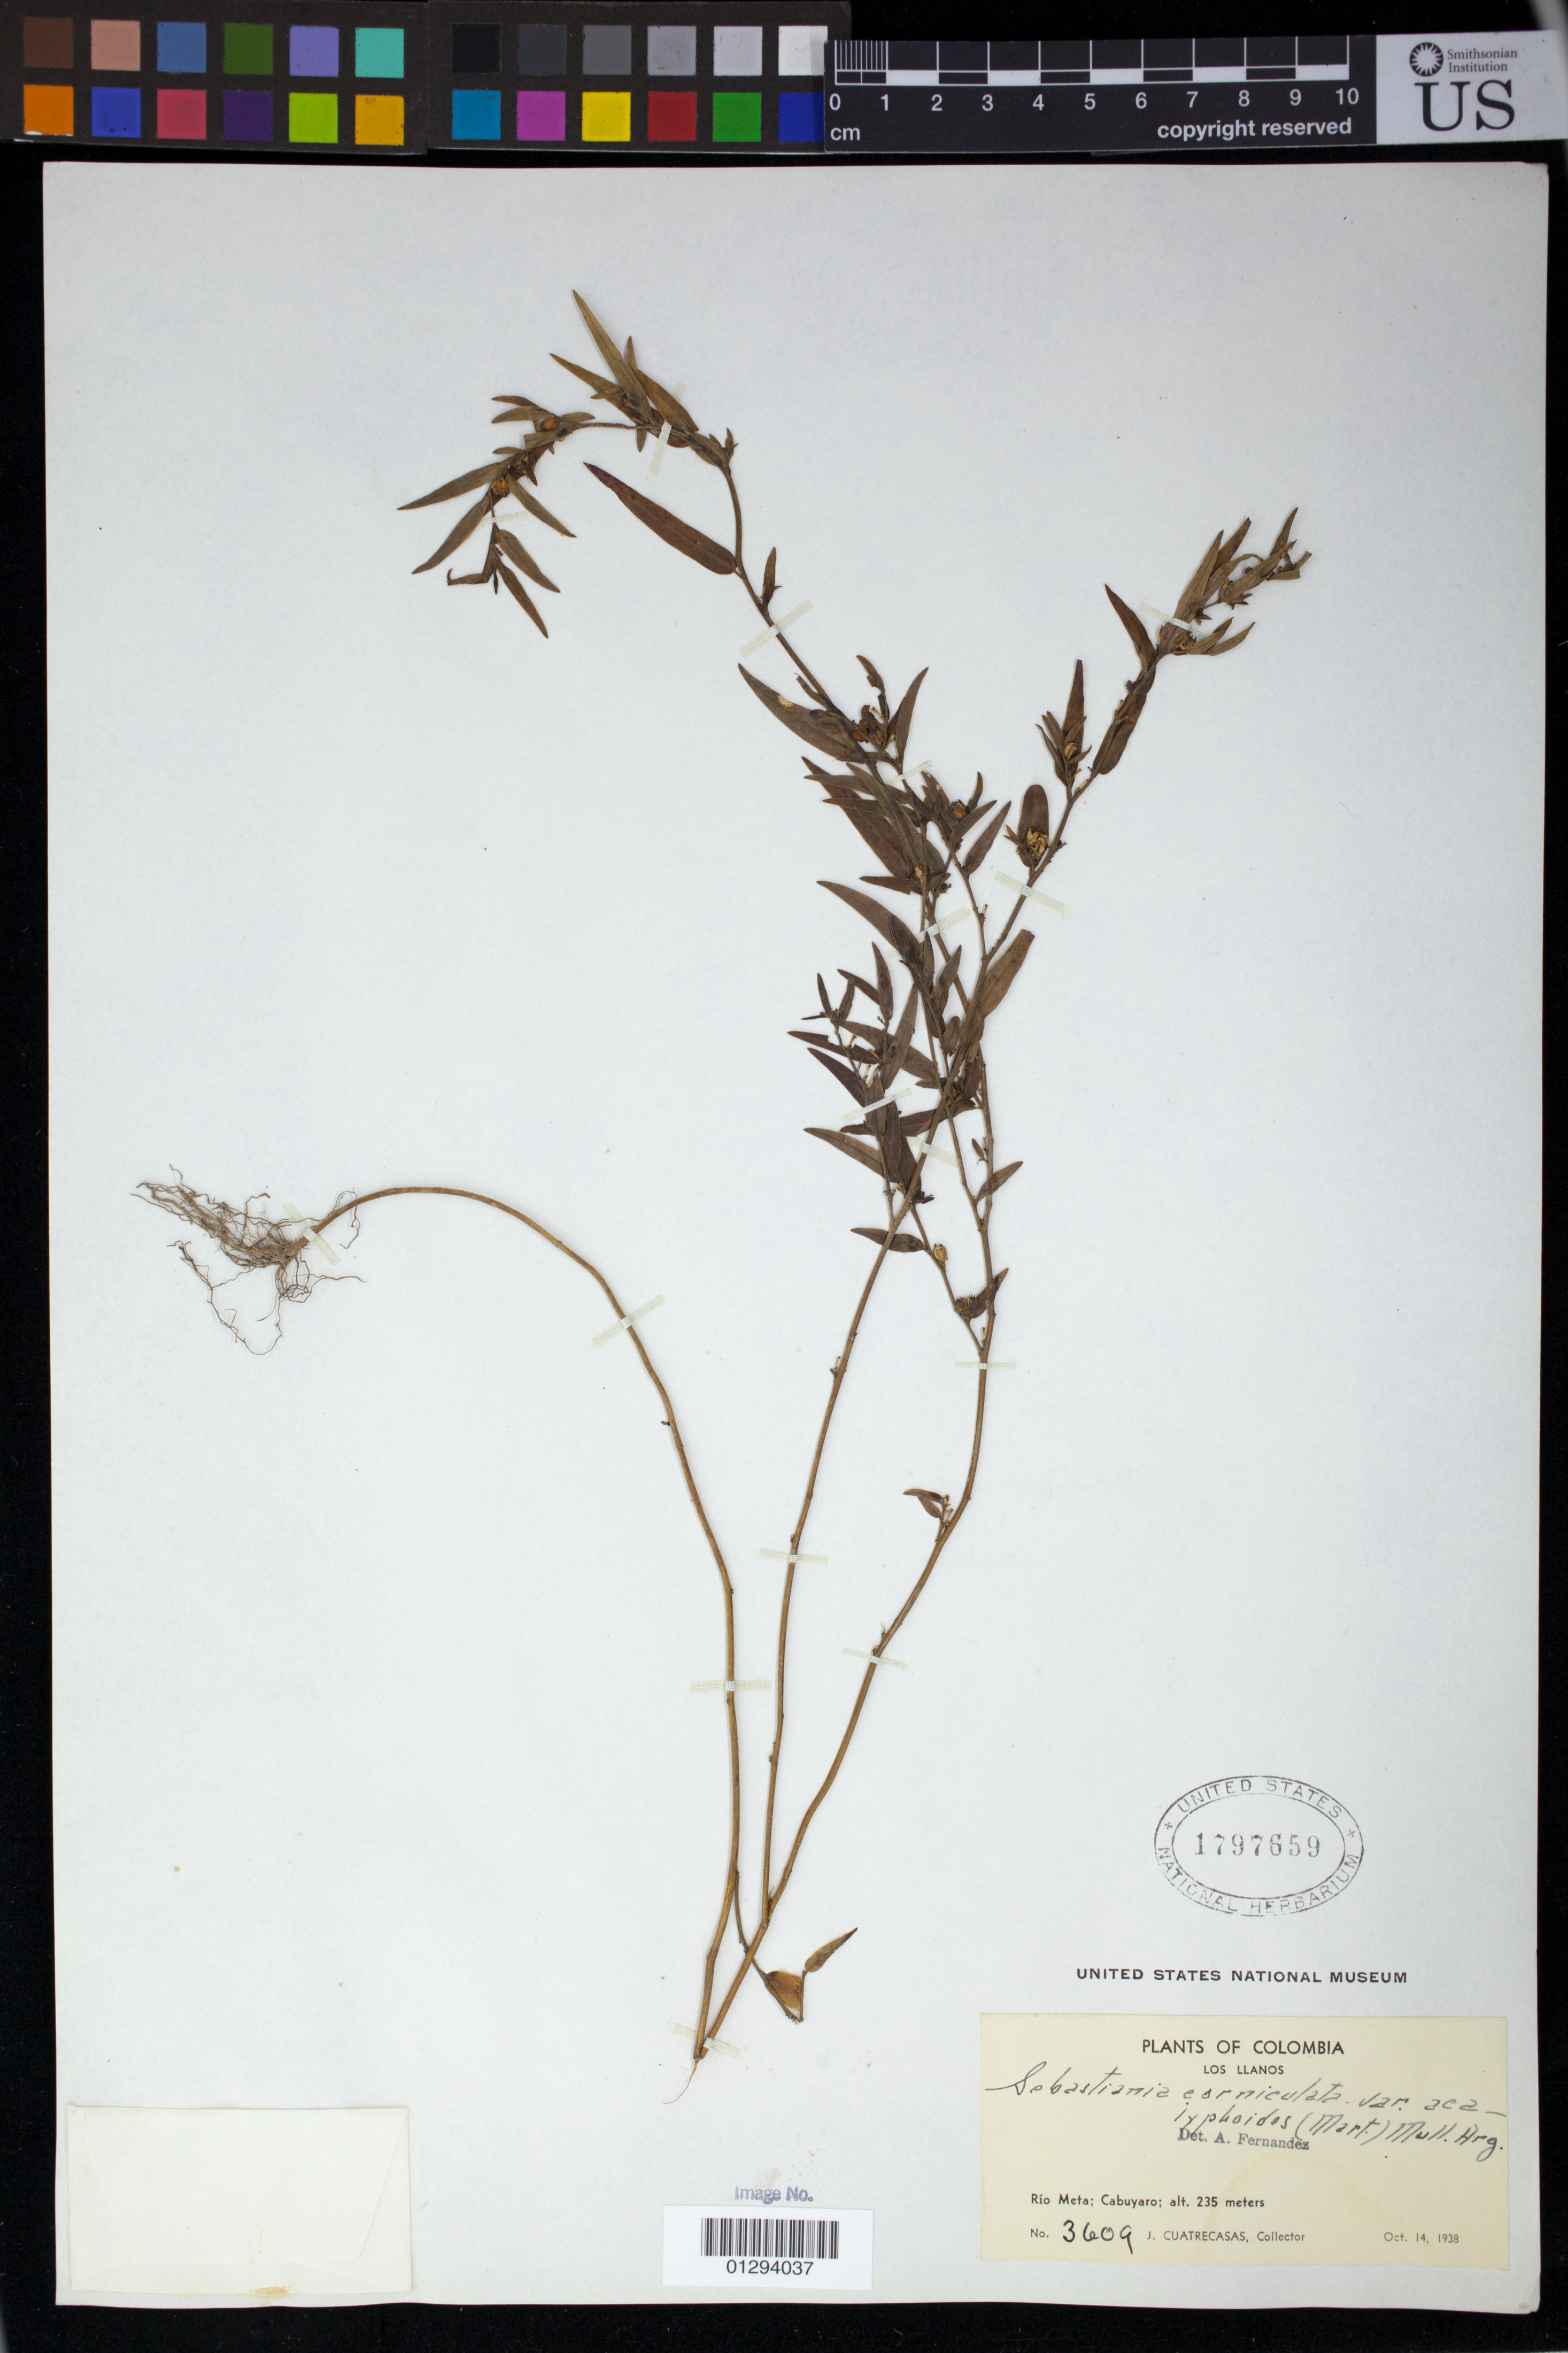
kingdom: Plantae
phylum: Tracheophyta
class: Magnoliopsida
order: Malpighiales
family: Euphorbiaceae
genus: Sebastiania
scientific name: Sebastiania commersoniana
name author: (Baill.) L.B. Sm. & Downs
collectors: J. Cuatrecasas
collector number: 3609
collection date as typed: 14 Oct 1938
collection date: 1938-10-14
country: Colombia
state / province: Meta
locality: Los Llanos, Rio Meta, Cabuyaro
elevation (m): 235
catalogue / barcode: US 1797659